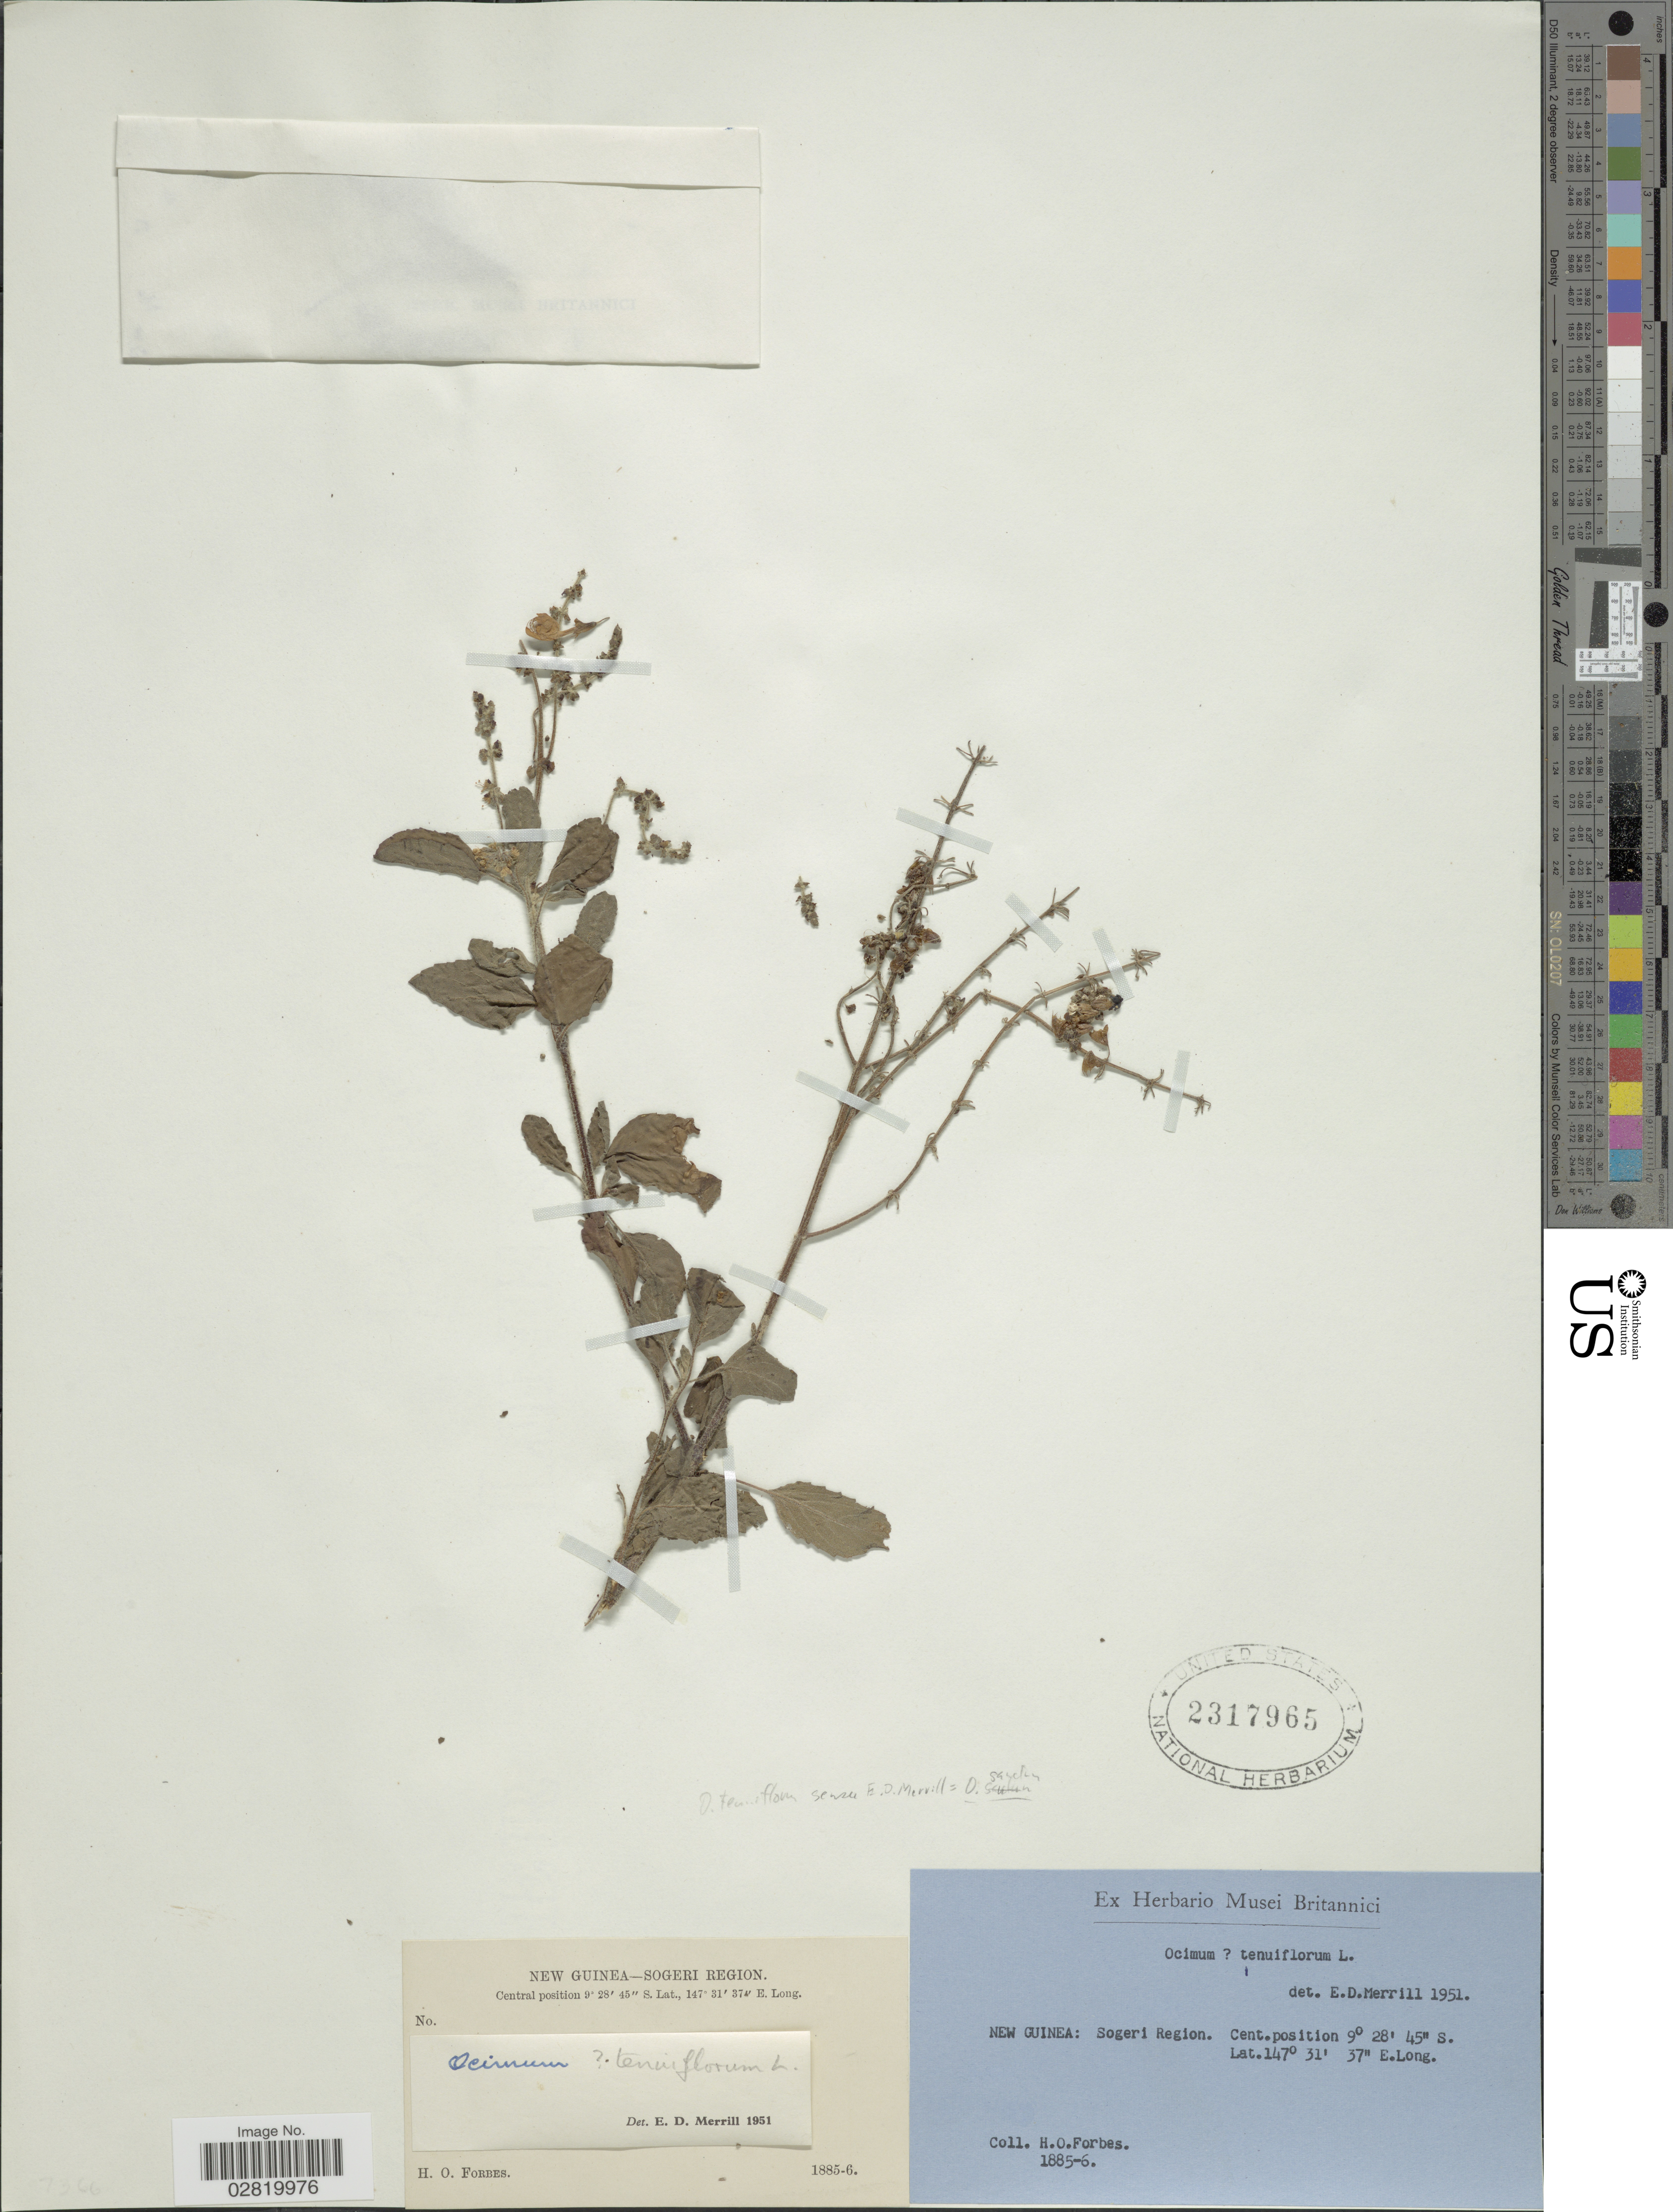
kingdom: Plantae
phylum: Tracheophyta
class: Magnoliopsida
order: Lamiales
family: Lamiaceae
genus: Ocimum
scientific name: Ocimum tenuiflorum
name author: L.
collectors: H. O. Forbes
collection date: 1885/1886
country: Papua New Guinea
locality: New Guinea: Sogeri Region. Central position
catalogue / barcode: US 2317965